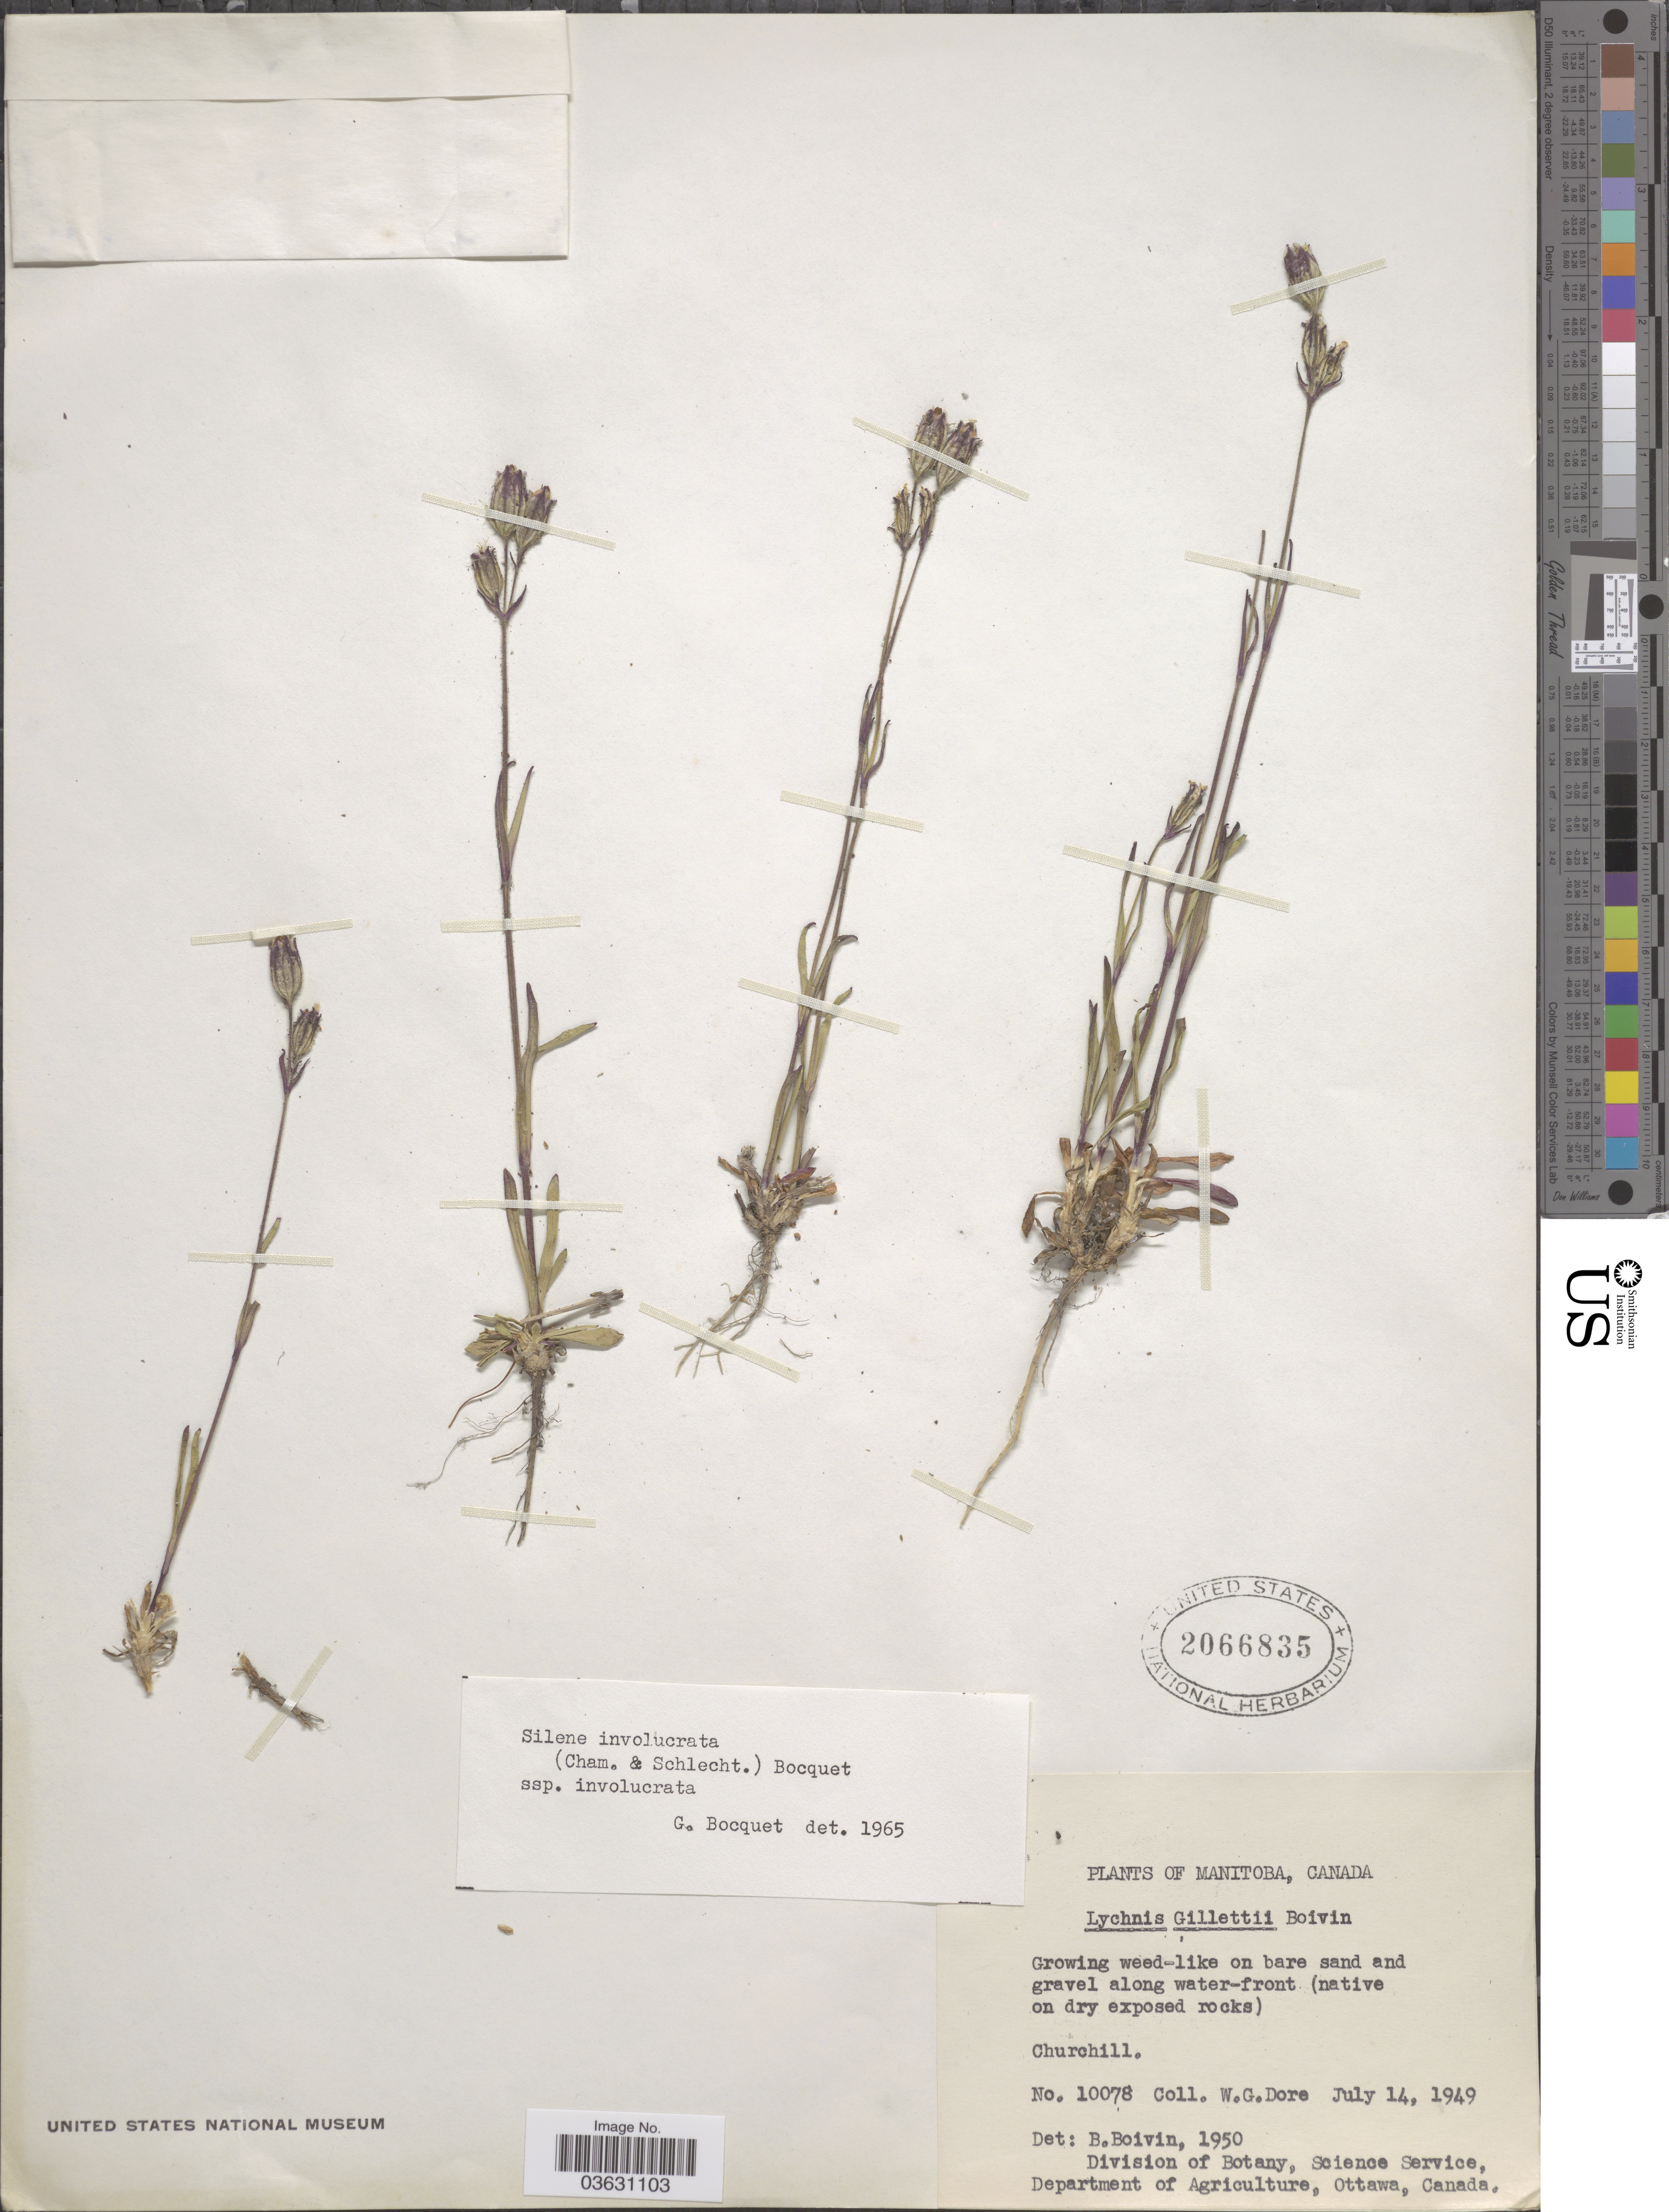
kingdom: Plantae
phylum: Tracheophyta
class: Magnoliopsida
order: Caryophyllales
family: Caryophyllaceae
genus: Silene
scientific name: Silene involucrata subsp. involucrata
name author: (Cham. & Schltdl.) Bocquet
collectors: W. Dore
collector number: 10078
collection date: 1949-07-14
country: Canada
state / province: Manitoba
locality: Churchill.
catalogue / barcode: US 2066835